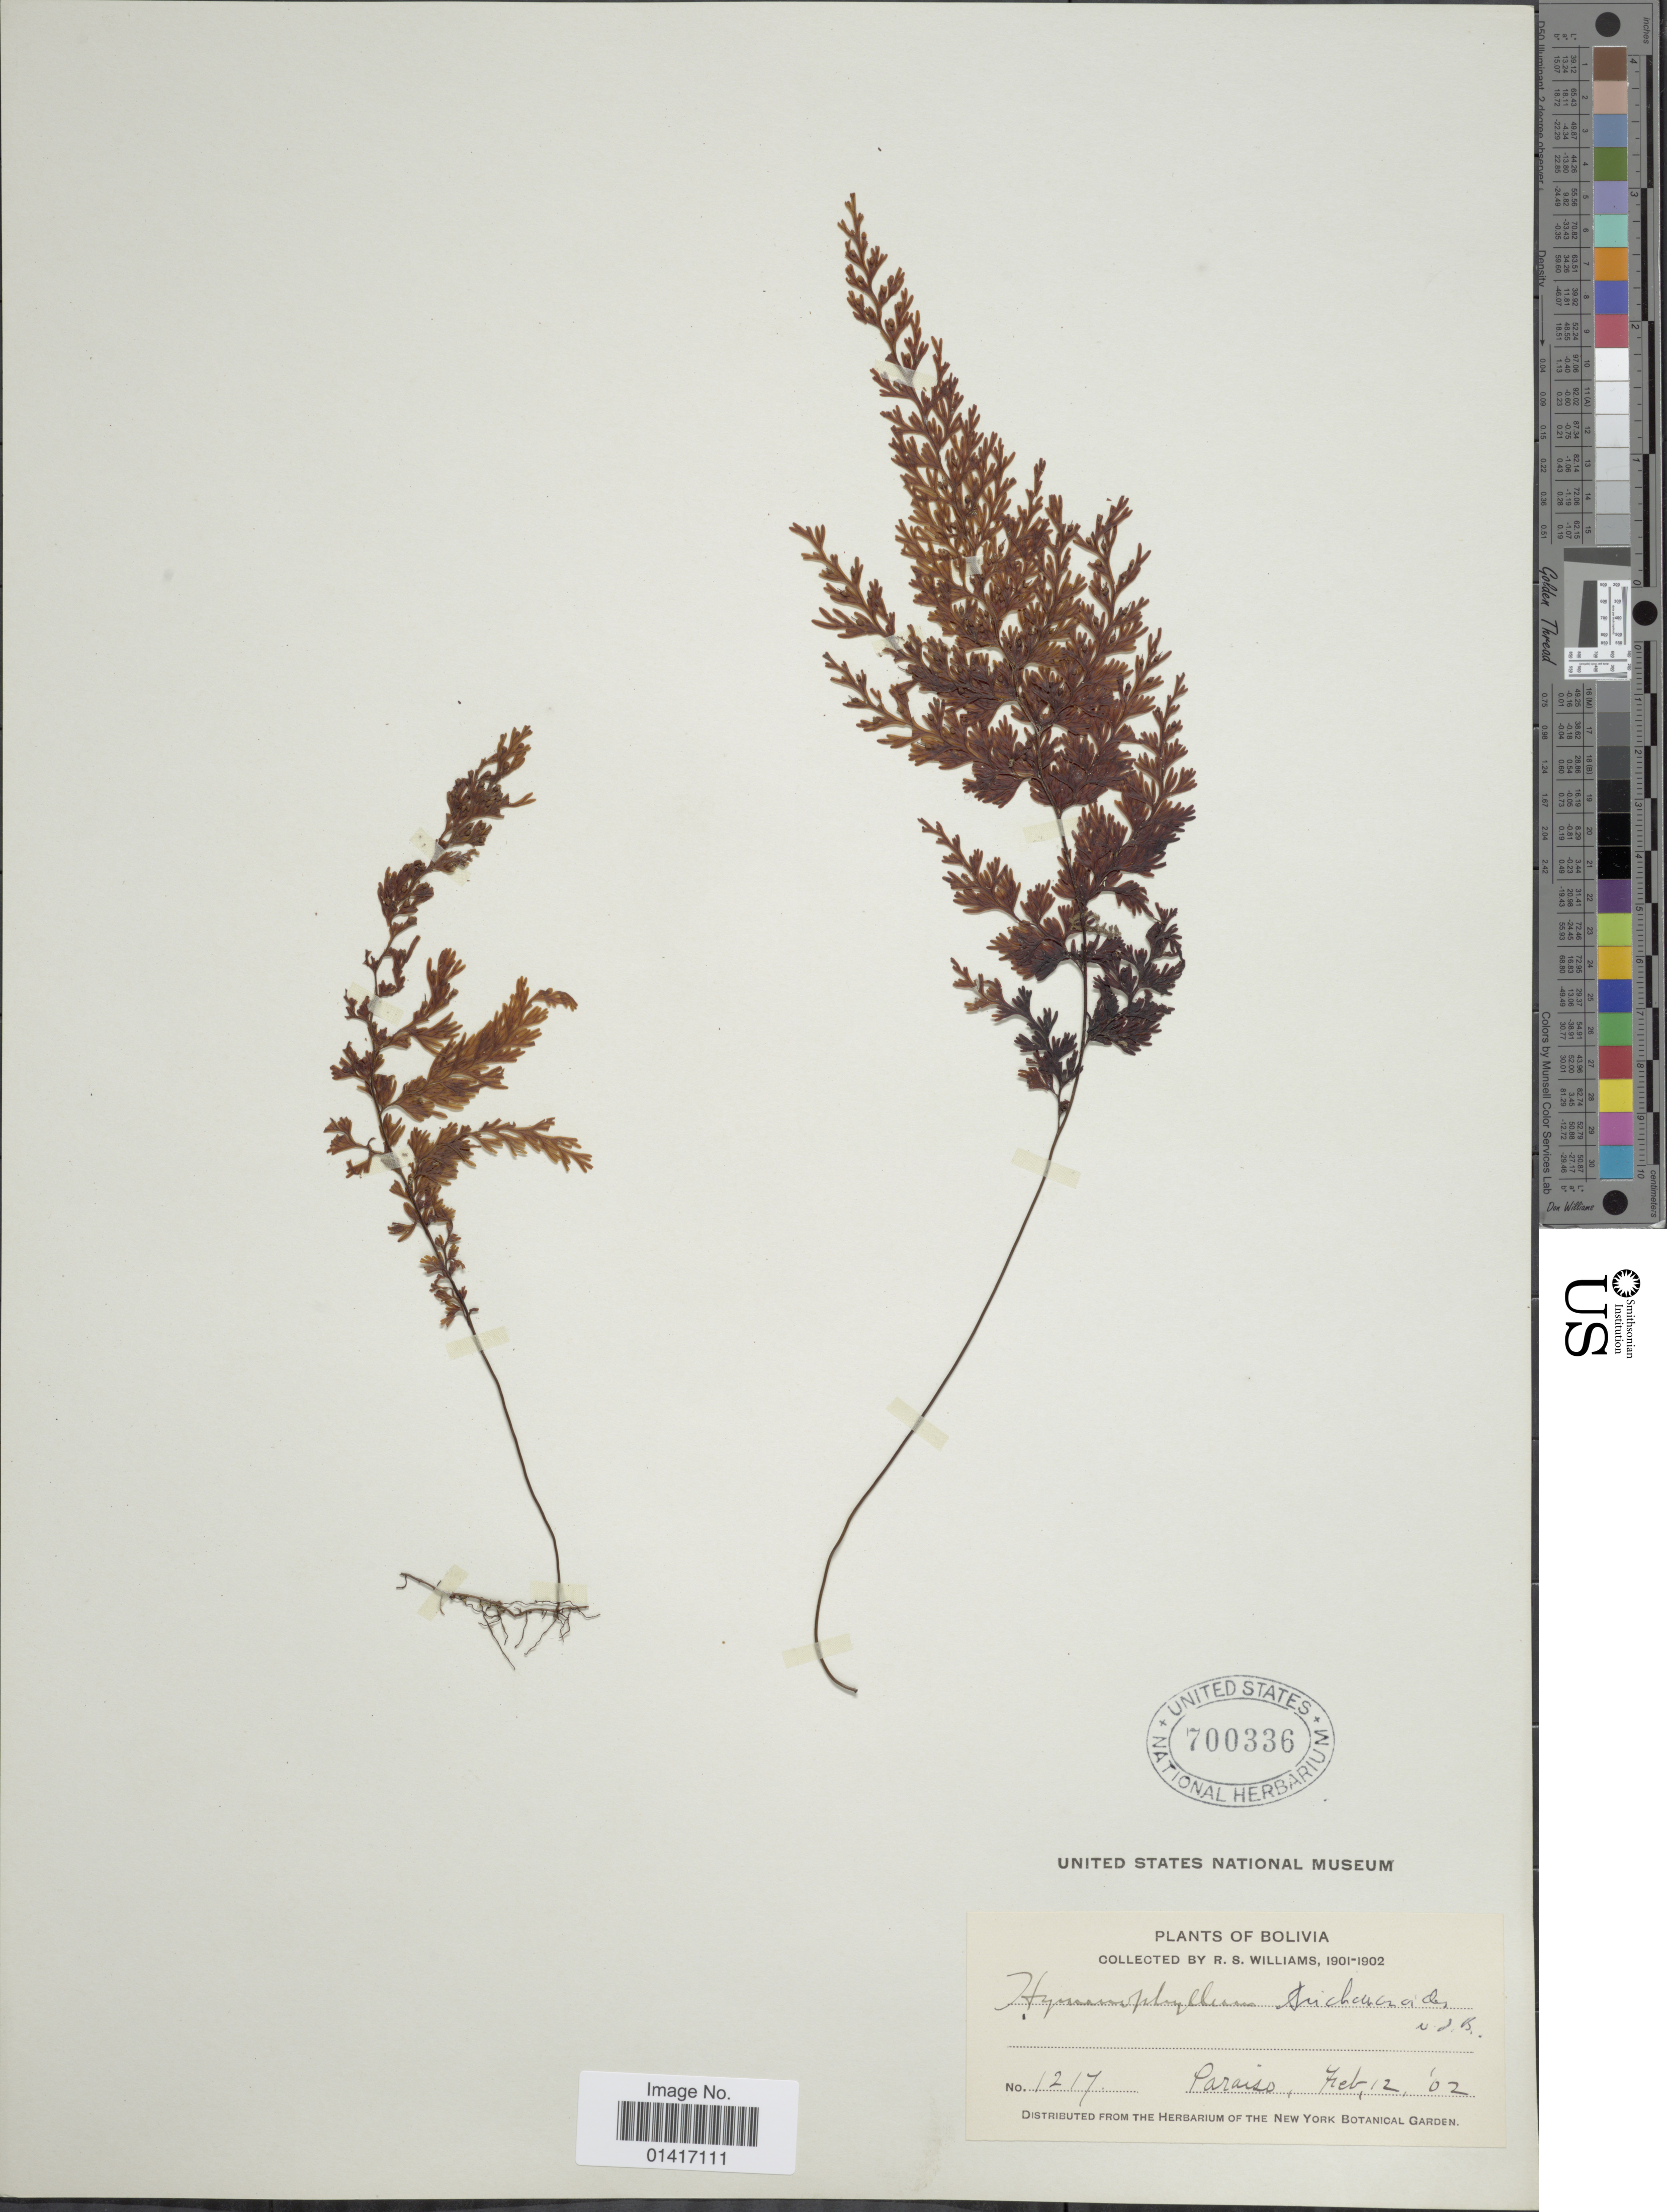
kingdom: Plantae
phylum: Tracheophyta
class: Polypodiopsida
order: Hymenophyllales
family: Hymenophyllaceae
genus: Hymenophyllum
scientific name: Hymenophyllum trichomanoides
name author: Bosch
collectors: R. S. Williams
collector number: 1217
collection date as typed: Feb, 12, '02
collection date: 1902-02-12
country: Bolivia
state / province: La Paz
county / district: Franz Tamayo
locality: Paraiso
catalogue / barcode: US 700336